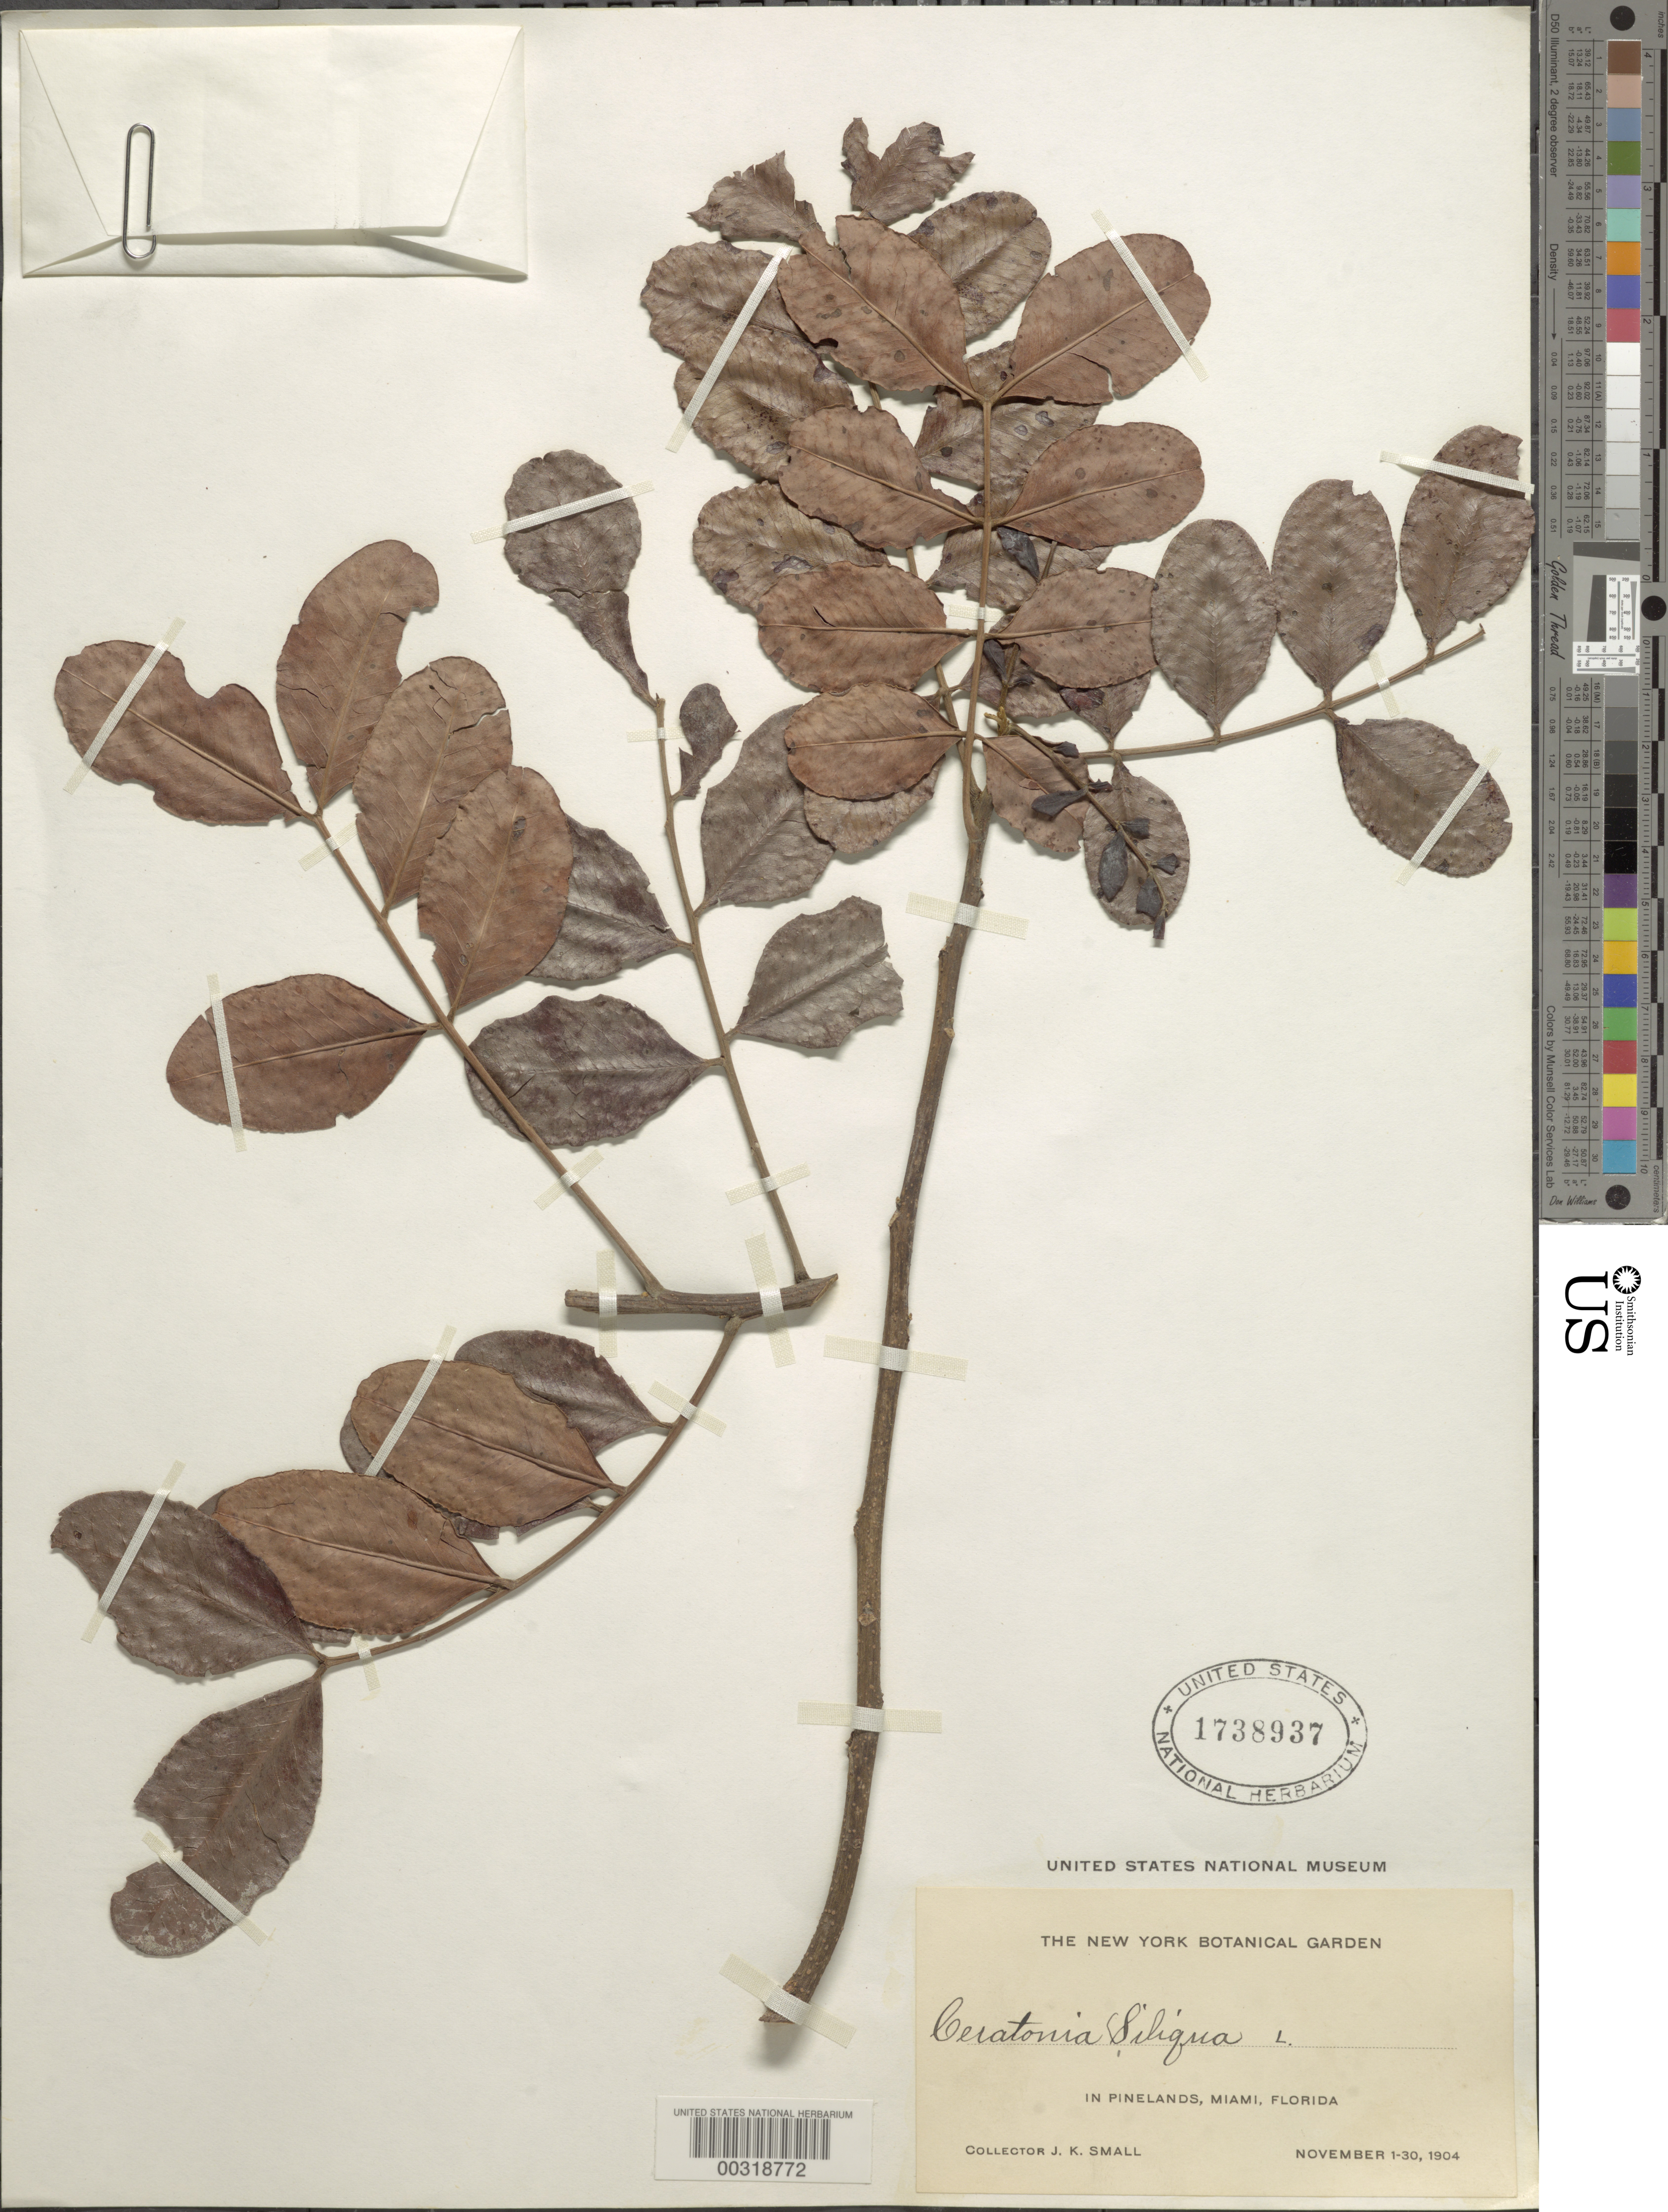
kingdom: Plantae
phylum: Tracheophyta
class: Magnoliopsida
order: Fabales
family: Fabaceae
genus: Ceratonia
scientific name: Ceratonia siliqua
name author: L.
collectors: J. K. Small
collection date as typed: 01 Nov 1904 to 30 Nov 1904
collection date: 1904-11-01/1904-11-30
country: United States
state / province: Florida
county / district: Dade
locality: In pinelands, miami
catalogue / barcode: US 1738937